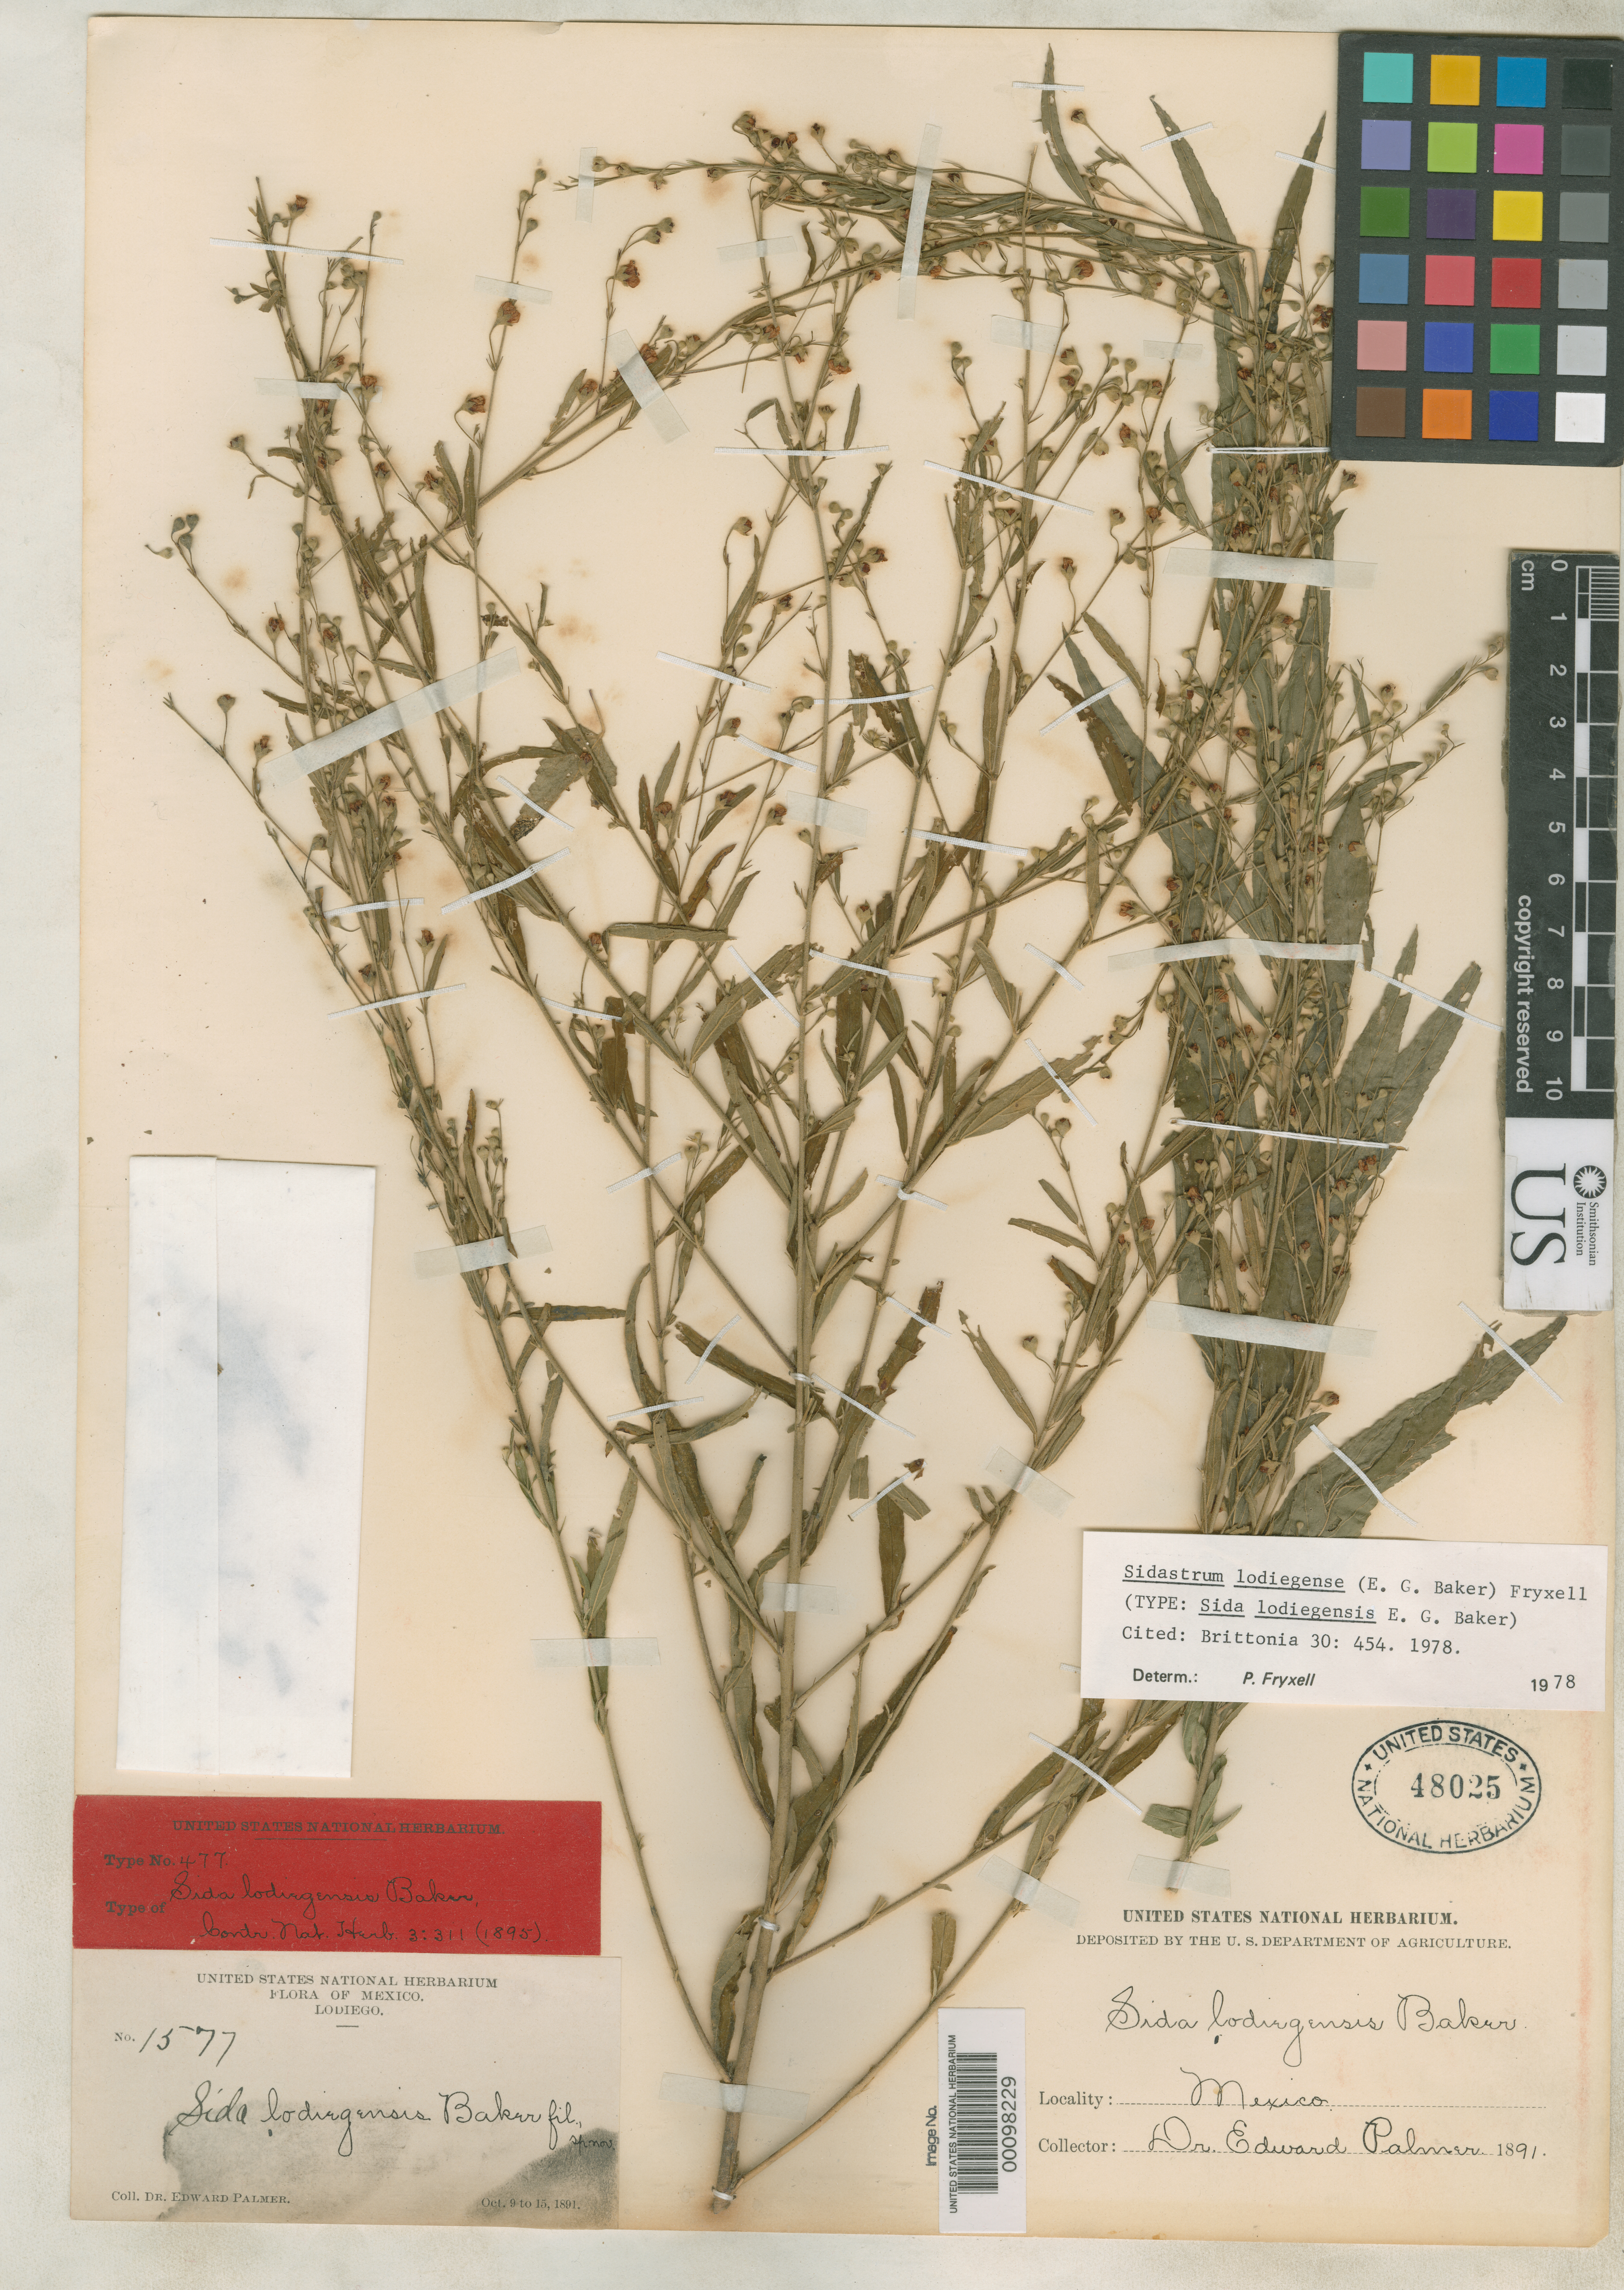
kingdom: Plantae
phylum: Tracheophyta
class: Magnoliopsida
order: Malvales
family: Malvaceae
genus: Sida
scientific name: Sida lodiegensis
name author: Baker f.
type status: Type Collection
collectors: E. Palmer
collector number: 1577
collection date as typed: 09 Oct 1891 to 15 Oct 1891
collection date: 1891-10-09/1891-10-15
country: Mexico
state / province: Sinaloa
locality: Lodiego.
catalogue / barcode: US 48025